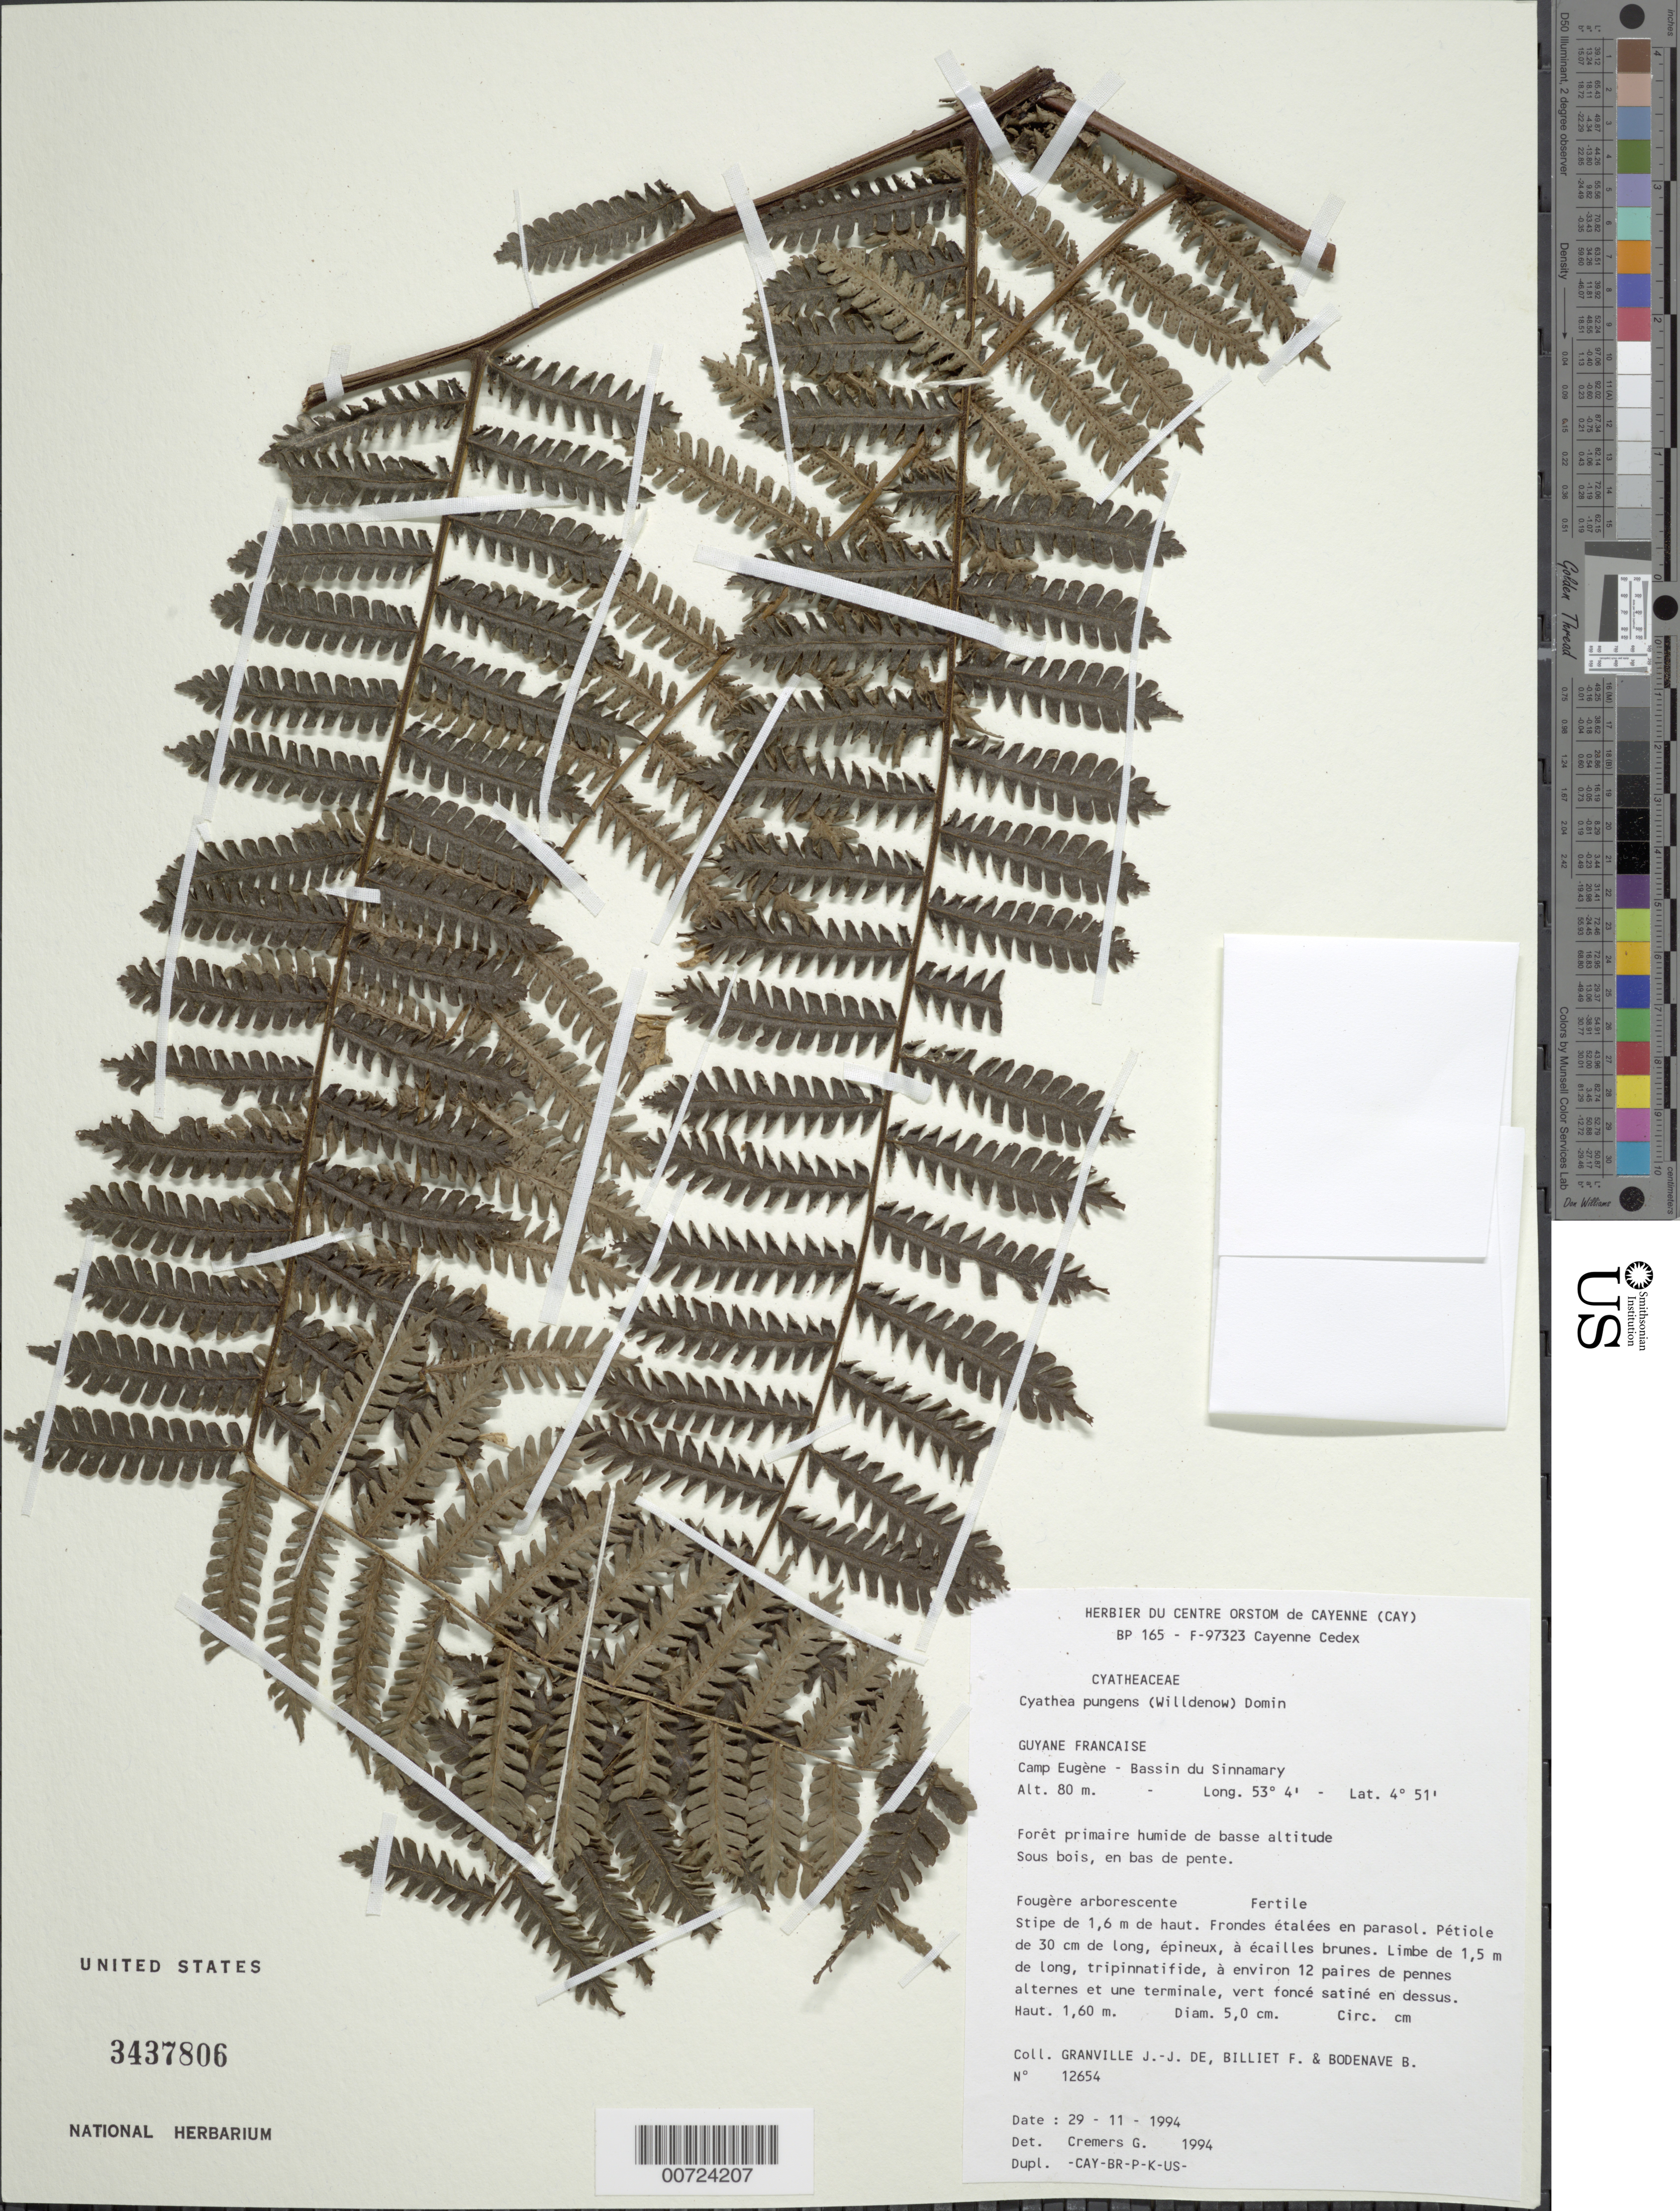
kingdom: Plantae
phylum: Tracheophyta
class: Polypodiopsida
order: Cyatheales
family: Cyatheaceae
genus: Cyathea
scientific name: Cyathea pungens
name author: (Willd.) Domin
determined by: Cremers, Georges A.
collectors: J.-J. de Granville, F. Billiet & B. Bordenave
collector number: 12654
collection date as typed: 29-Nov-94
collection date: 1994-11-29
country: French Guiana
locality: Camp Eugène, Bassin du Sinnamary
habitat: Low primary humid forest, understory at bottom of slope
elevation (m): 80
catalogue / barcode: US 3437806